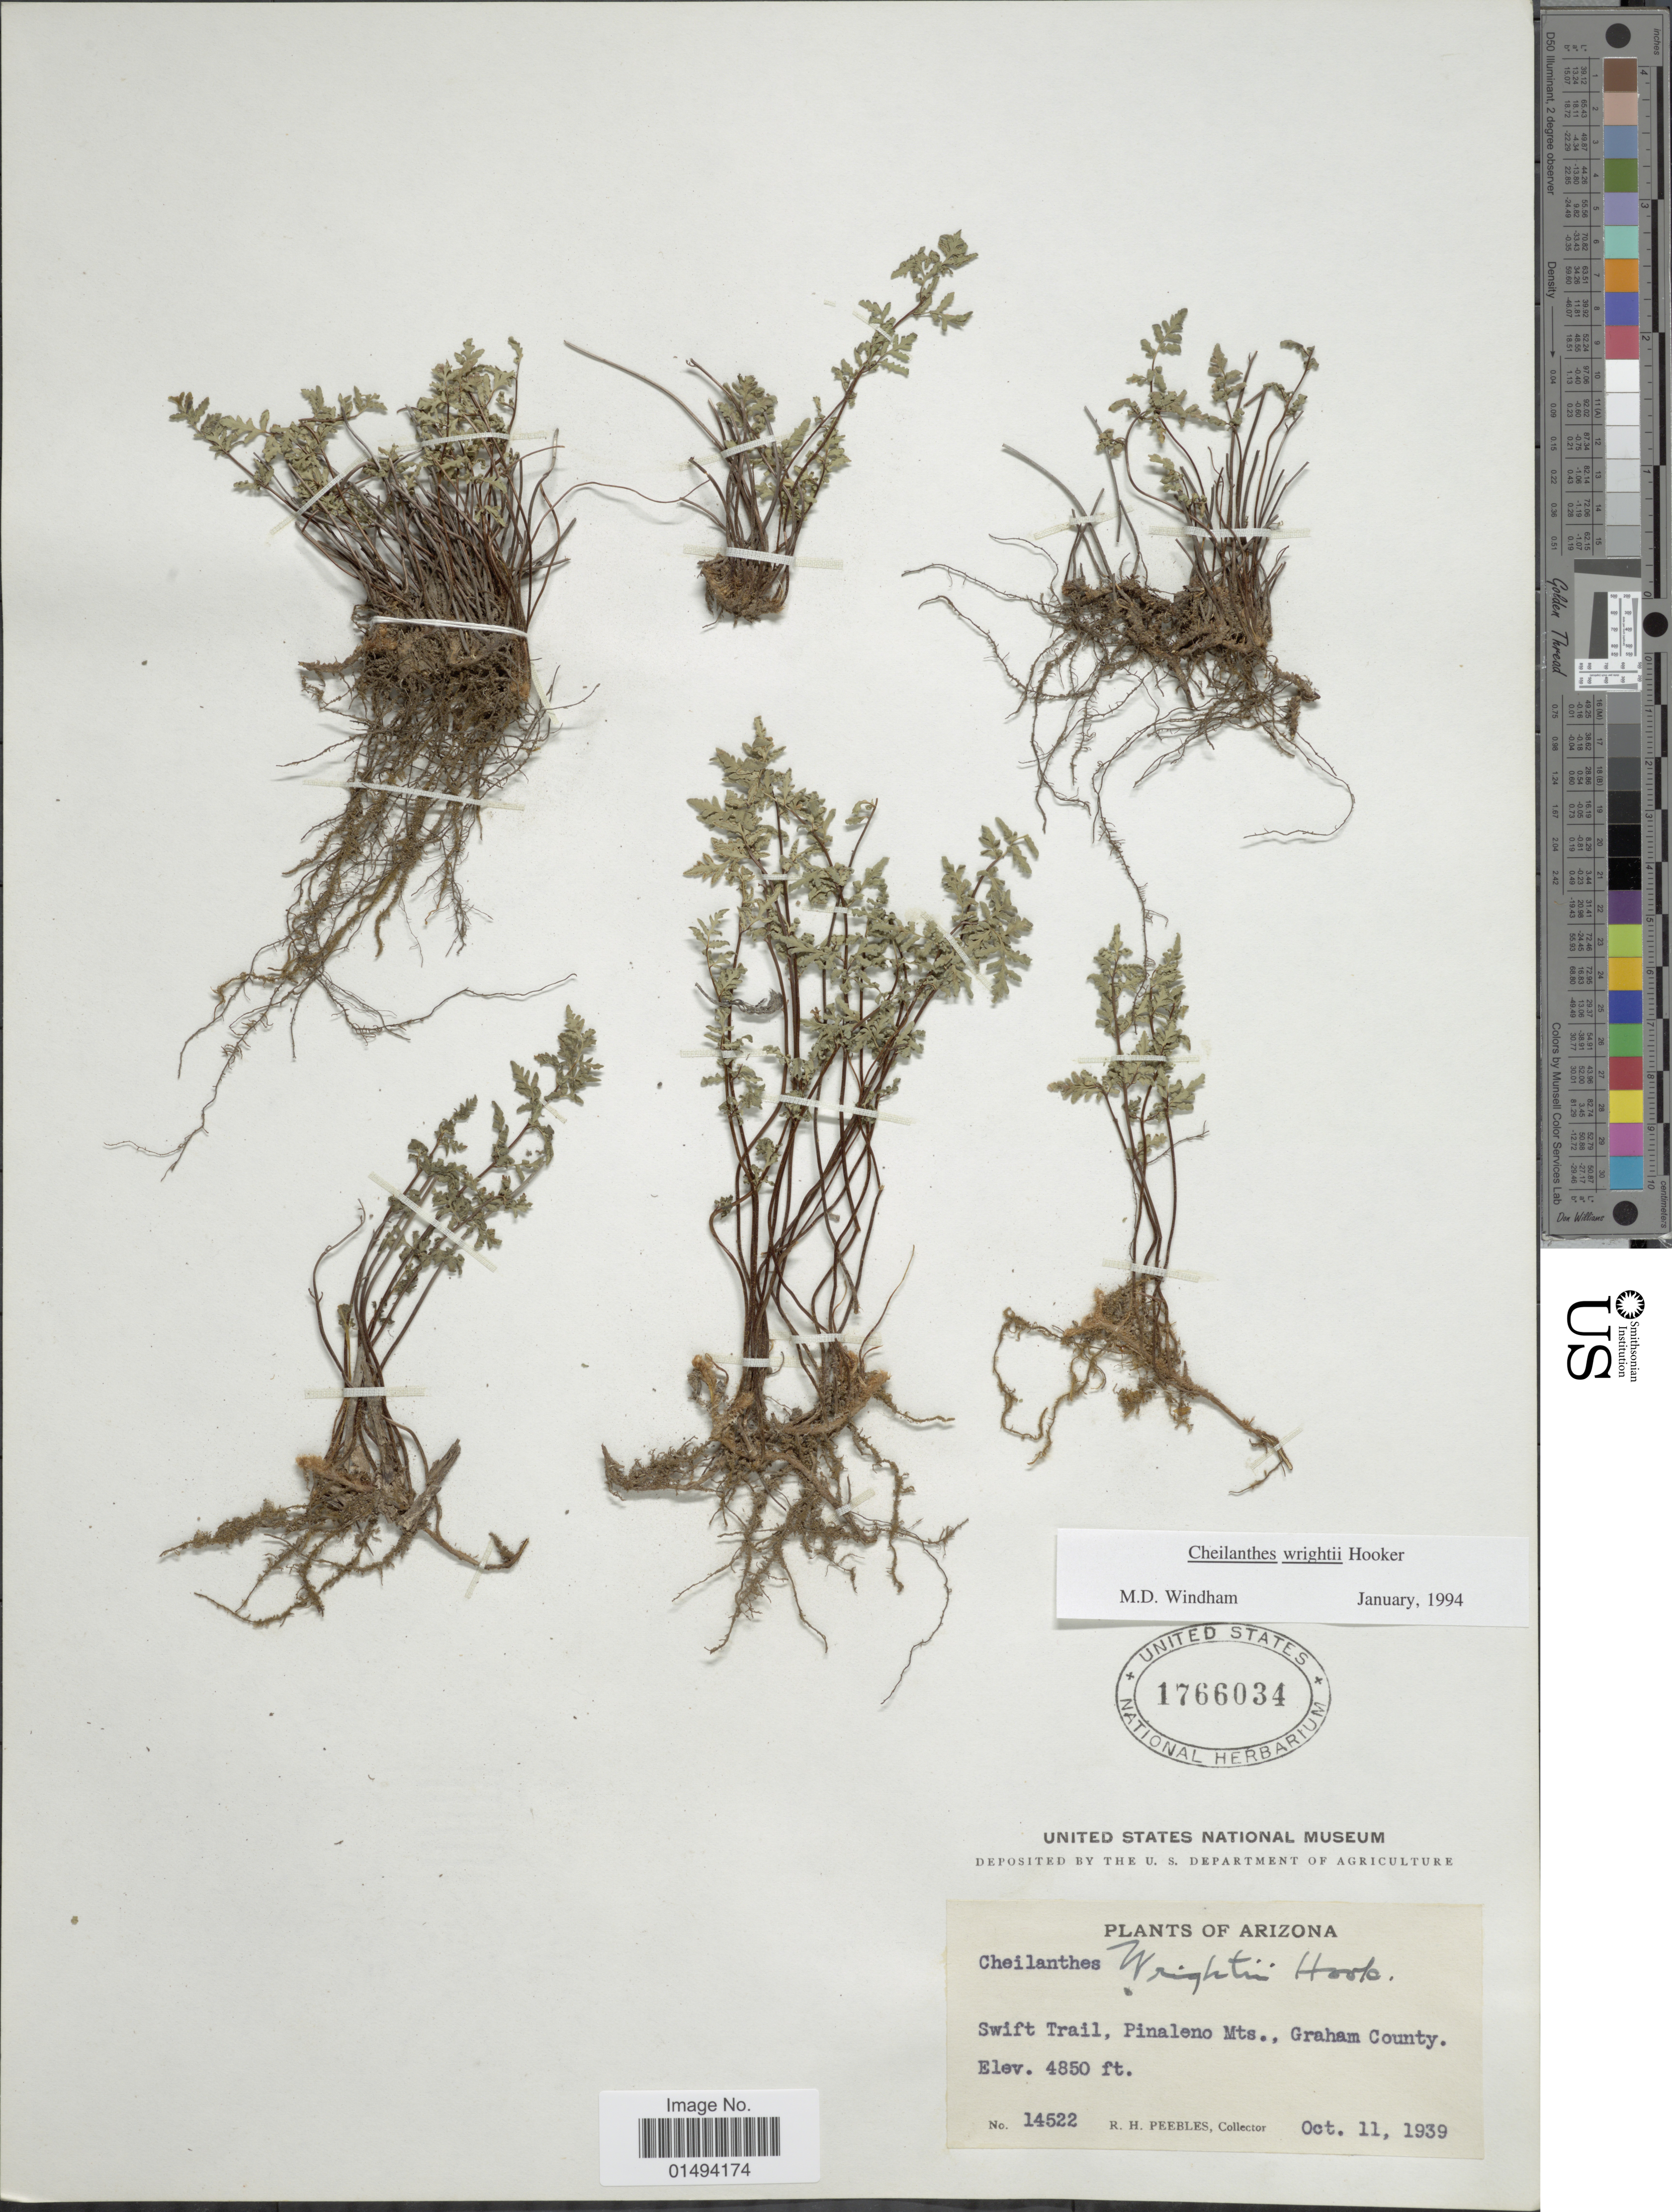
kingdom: Plantae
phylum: Tracheophyta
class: Polypodiopsida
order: Polypodiales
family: Pteridaceae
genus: Myriopteris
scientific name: Myriopteris wrightii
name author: (Hook.) Grusz & Windham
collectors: R. H. Peebles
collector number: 14522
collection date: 1939-10-11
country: United States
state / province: Arizona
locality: Arizona, Swift Trail, Pinaleno Mts. Graham County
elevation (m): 1478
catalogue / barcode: US 1766034